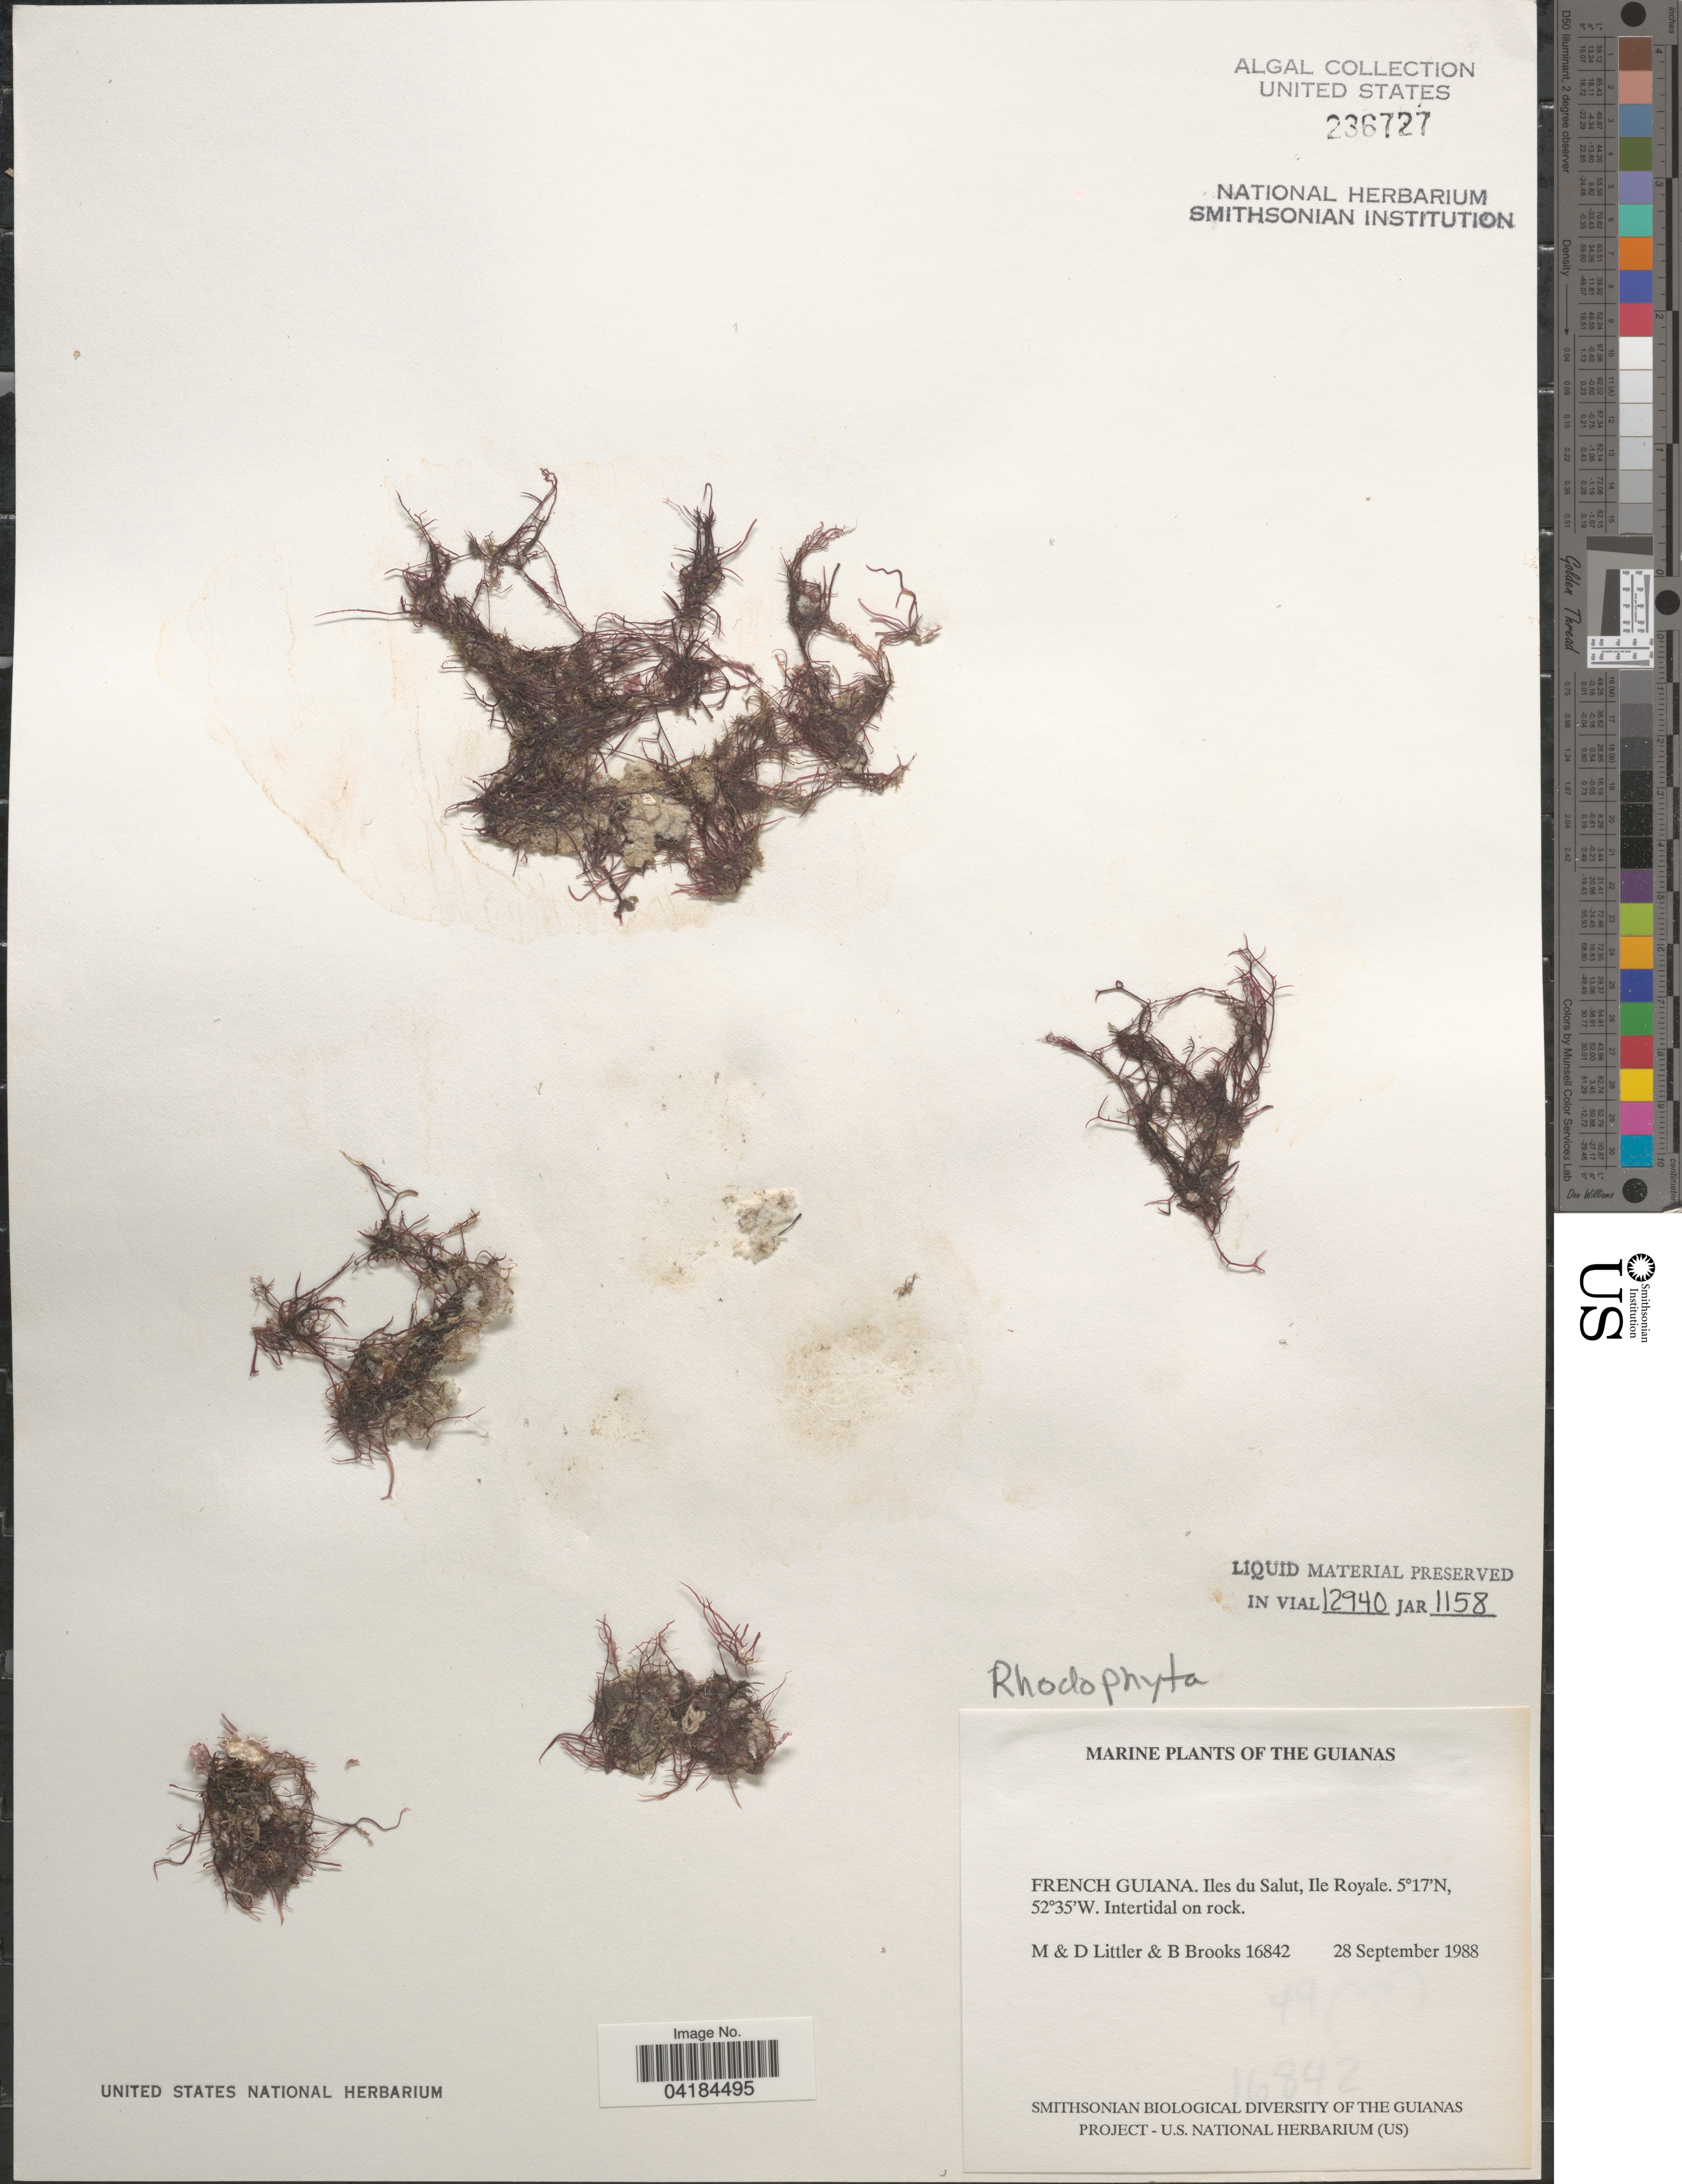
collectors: M. Littler, D. S. Littler & B. Brooks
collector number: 16842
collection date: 1988-09-28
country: French Guiana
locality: The Guianas. Iles du Salut, Ile Royale.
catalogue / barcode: US 236727